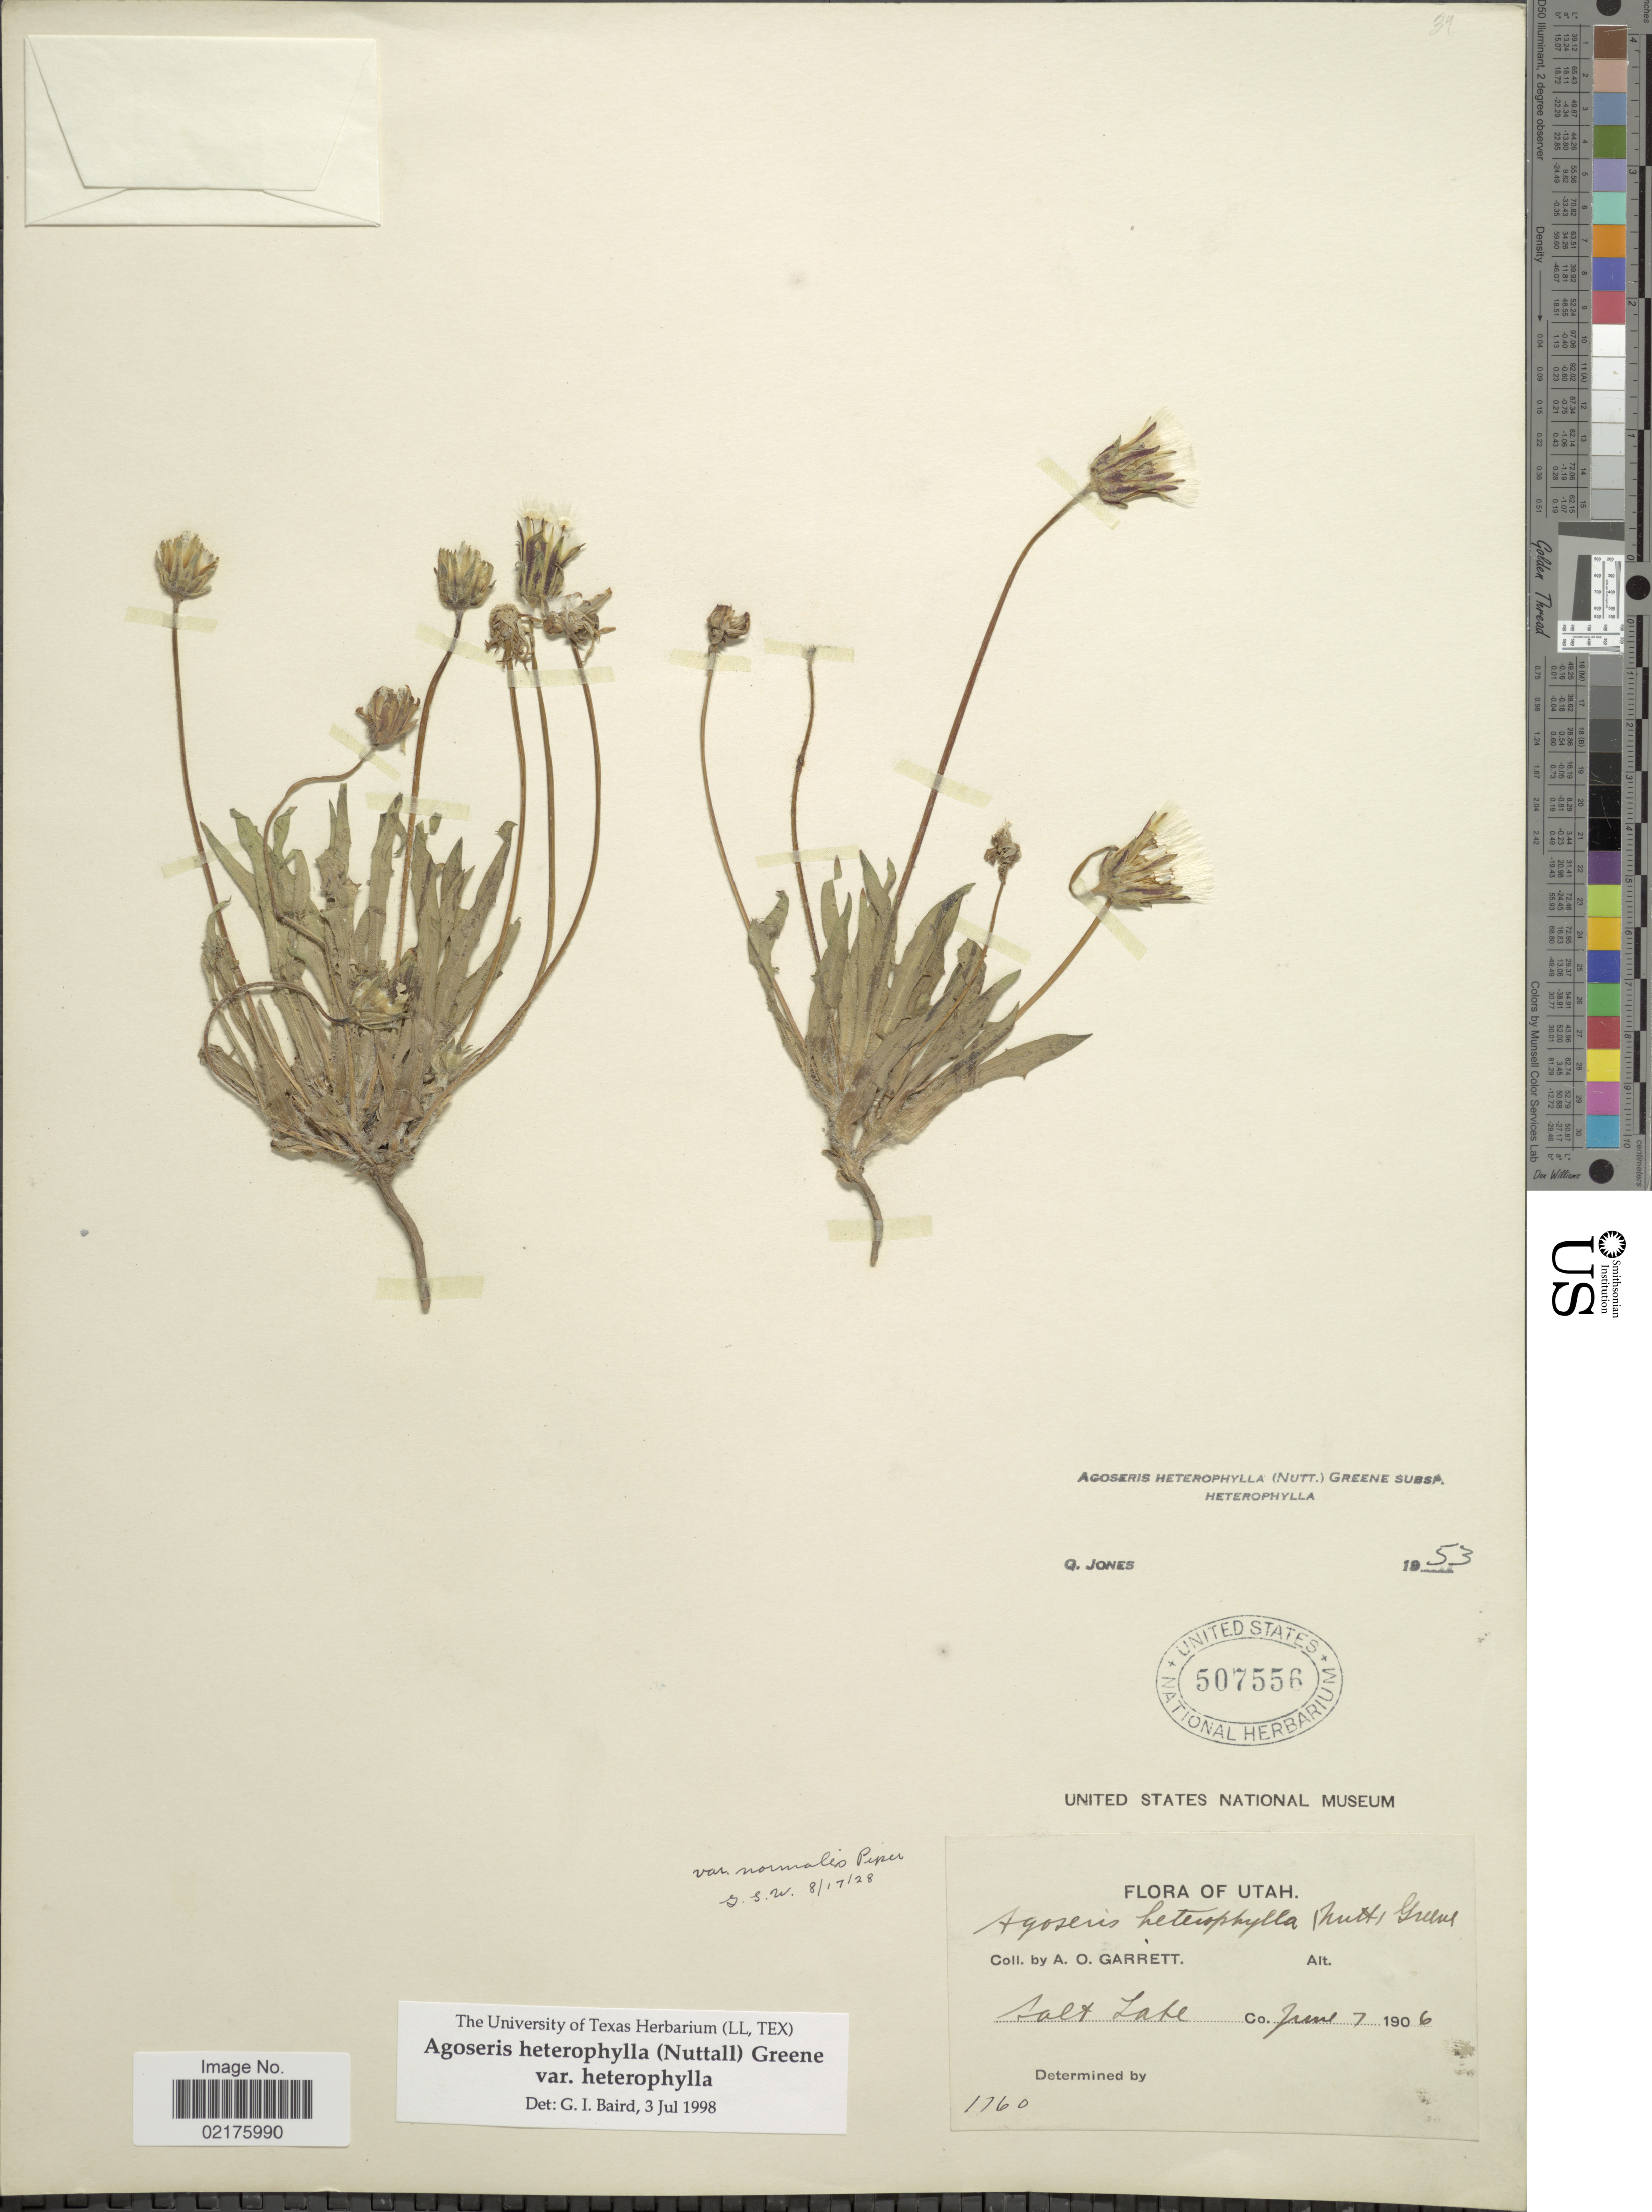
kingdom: Plantae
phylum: Tracheophyta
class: Magnoliopsida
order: Asterales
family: Asteraceae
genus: Agoseris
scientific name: Agoseris heterophylla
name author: (Nutt.) Greene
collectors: A. O. Garrett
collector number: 1760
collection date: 1906-06-07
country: United States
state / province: Utah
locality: Salt Lake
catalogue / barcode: US 507556